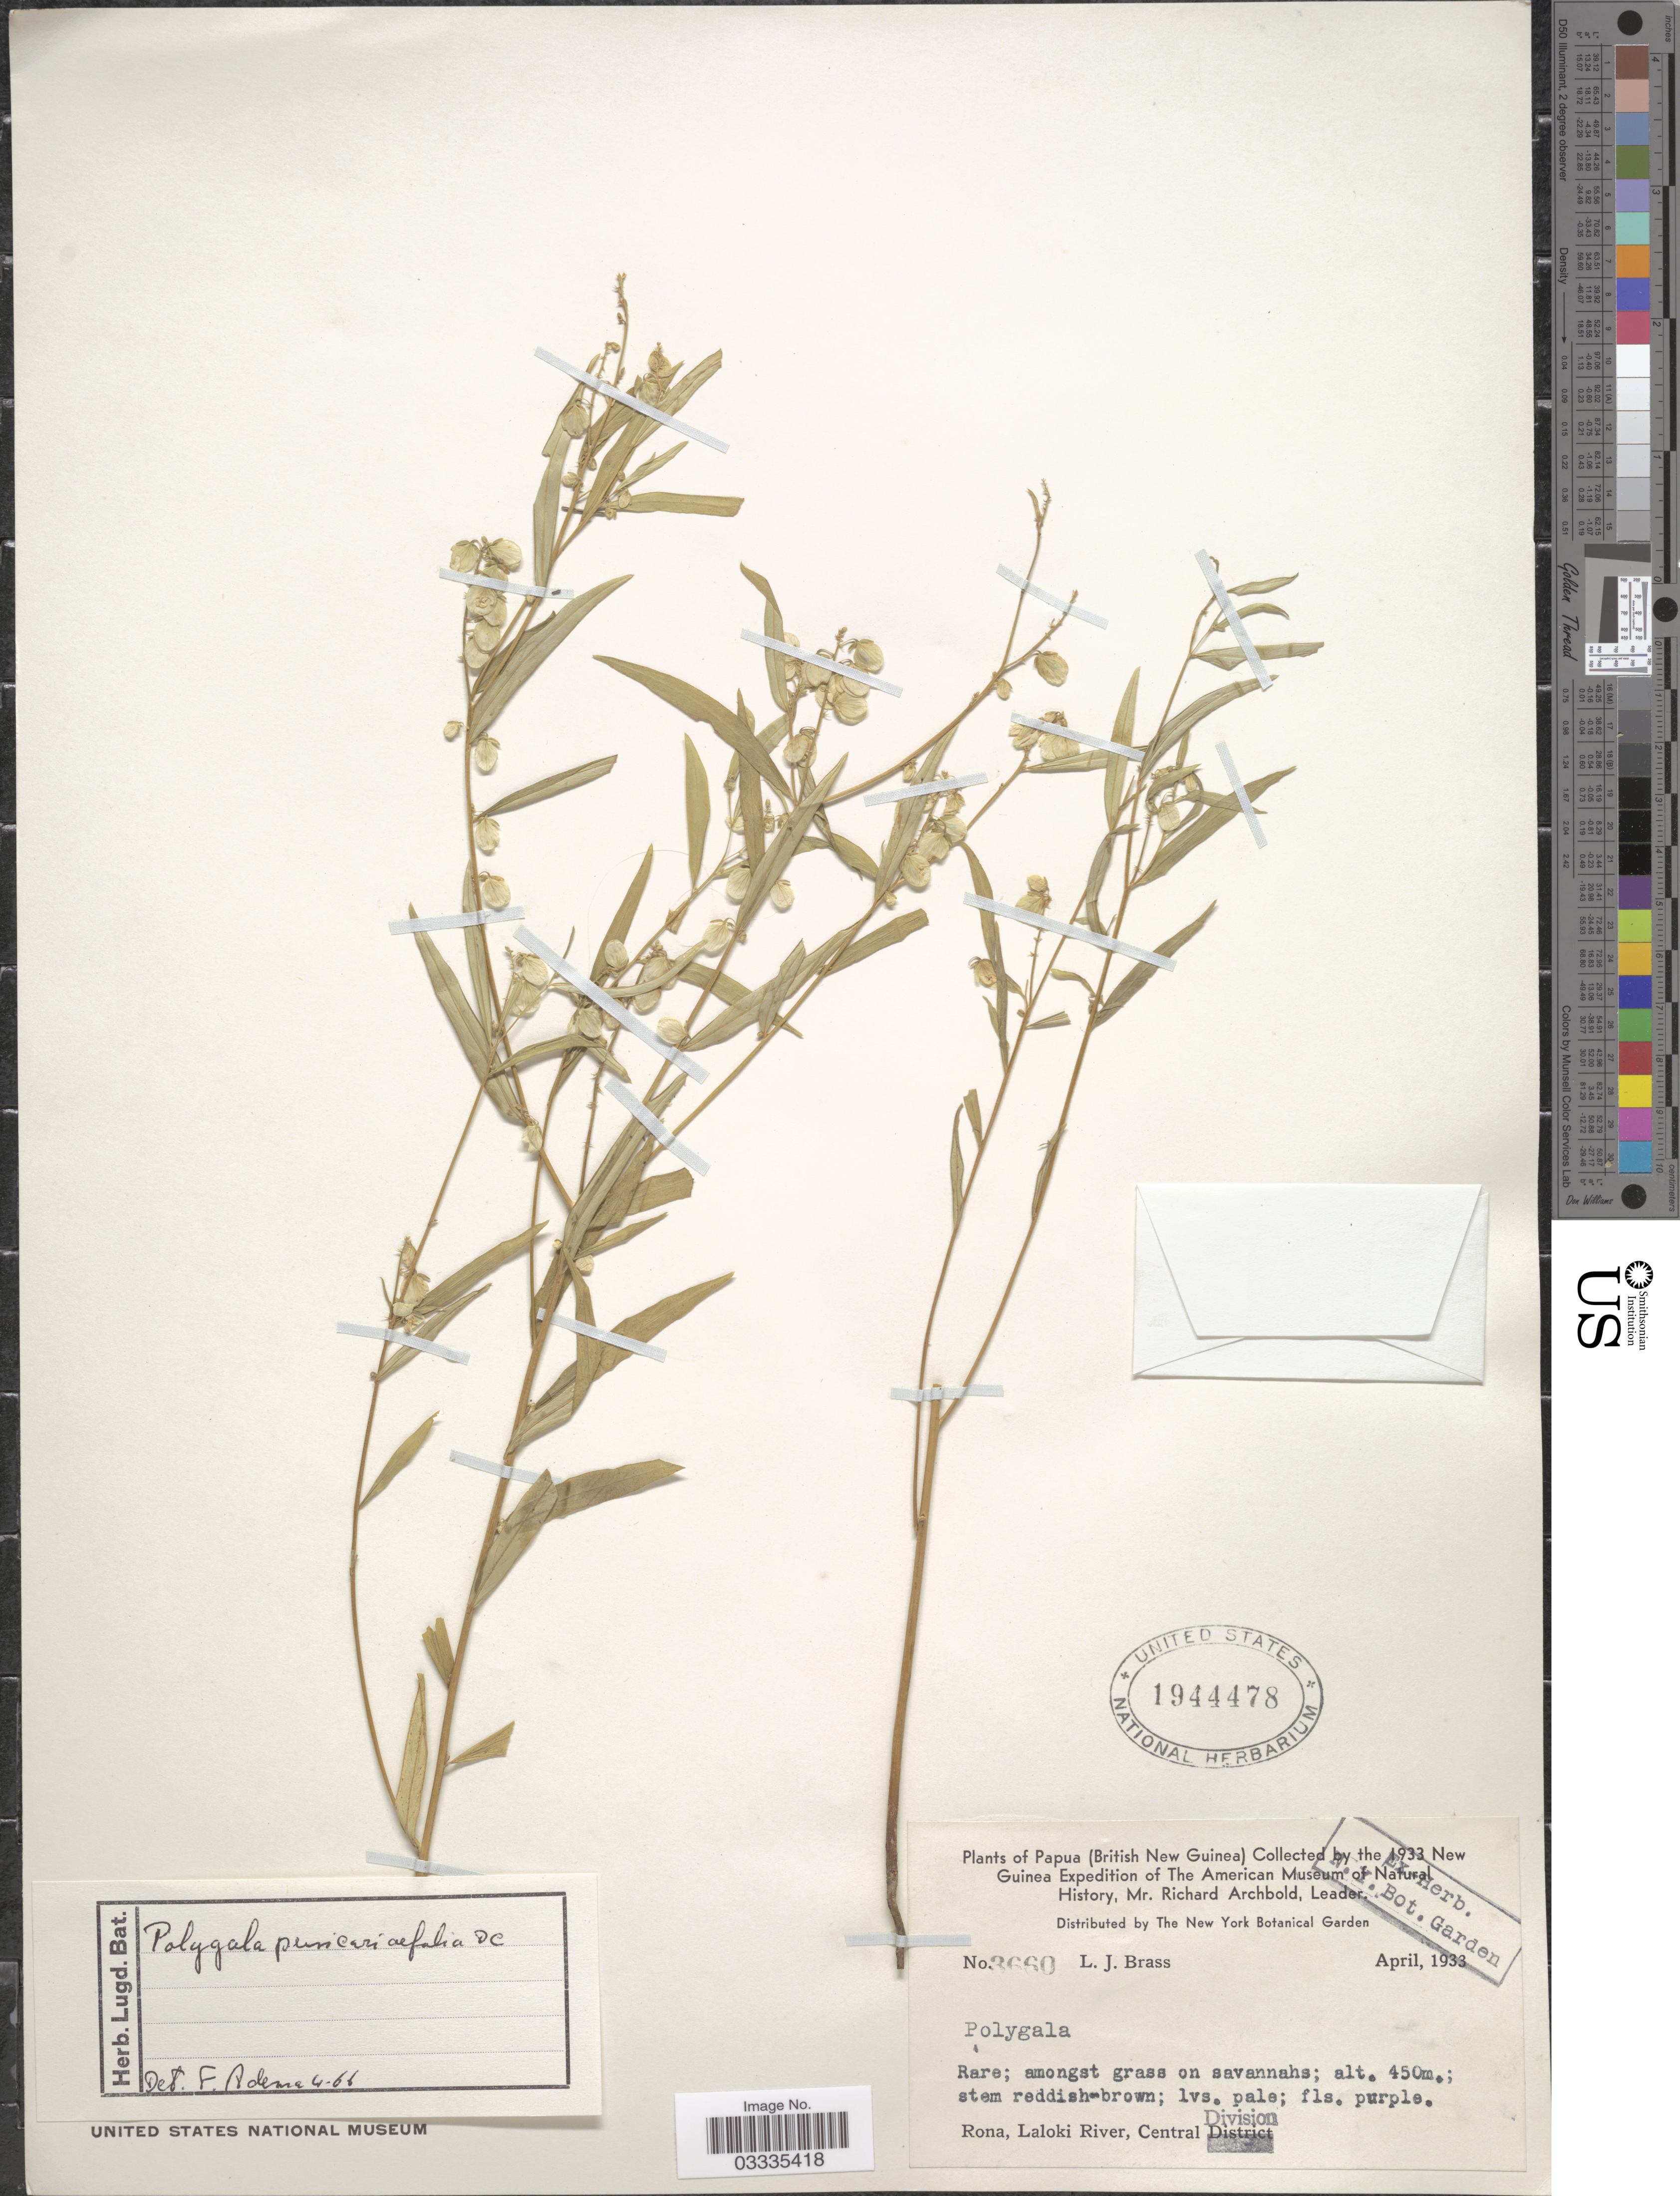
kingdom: Plantae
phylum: Tracheophyta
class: Magnoliopsida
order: Fabales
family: Polygalaceae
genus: Polygala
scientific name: Polygala persicariifolia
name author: DC.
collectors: L. J. Brass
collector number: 3660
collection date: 1933-04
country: Papua New Guinea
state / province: Central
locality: (British New Guinea) Rona, Laloki River, Central Division.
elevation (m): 450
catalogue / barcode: US 1944478